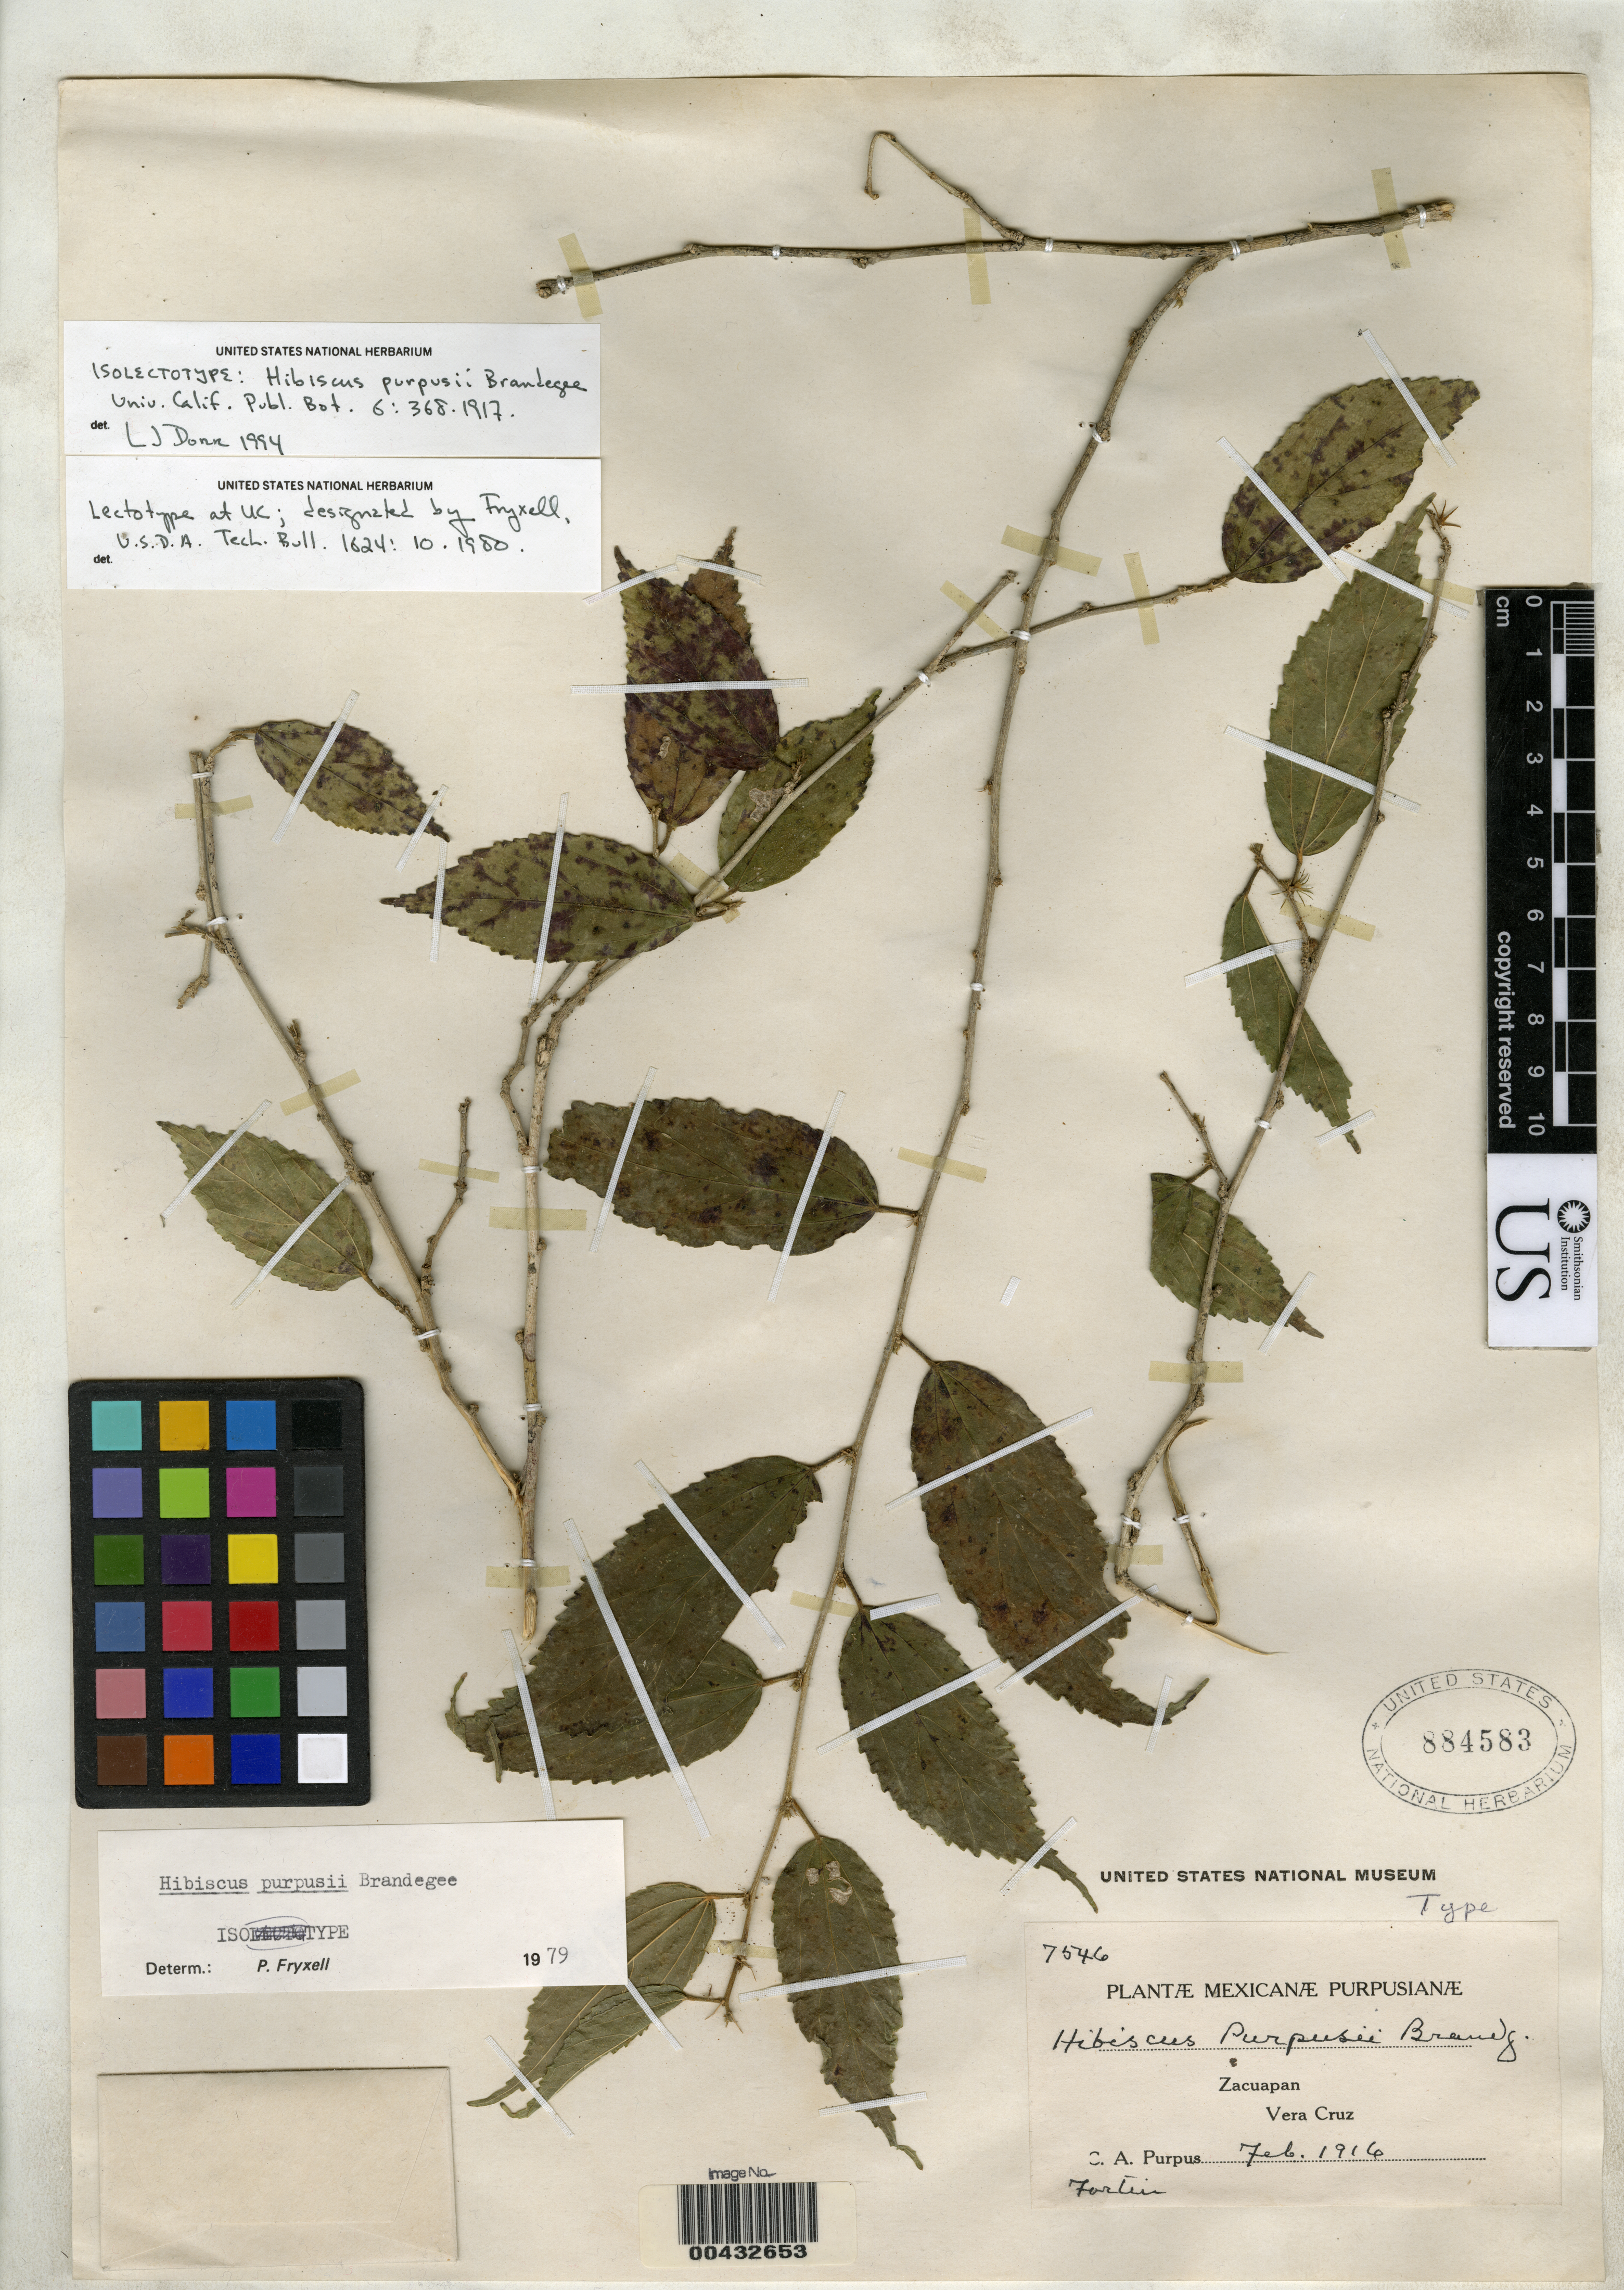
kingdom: Plantae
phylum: Tracheophyta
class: Magnoliopsida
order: Malvales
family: Malvaceae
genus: Hibiscus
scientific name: Hibiscus purpusii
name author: Brandegee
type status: Isolectotype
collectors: C. A. Purpus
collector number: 7546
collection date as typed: Feb 1916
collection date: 1916-02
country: Mexico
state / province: Veracruz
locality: Zacuapan.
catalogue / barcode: US 884583